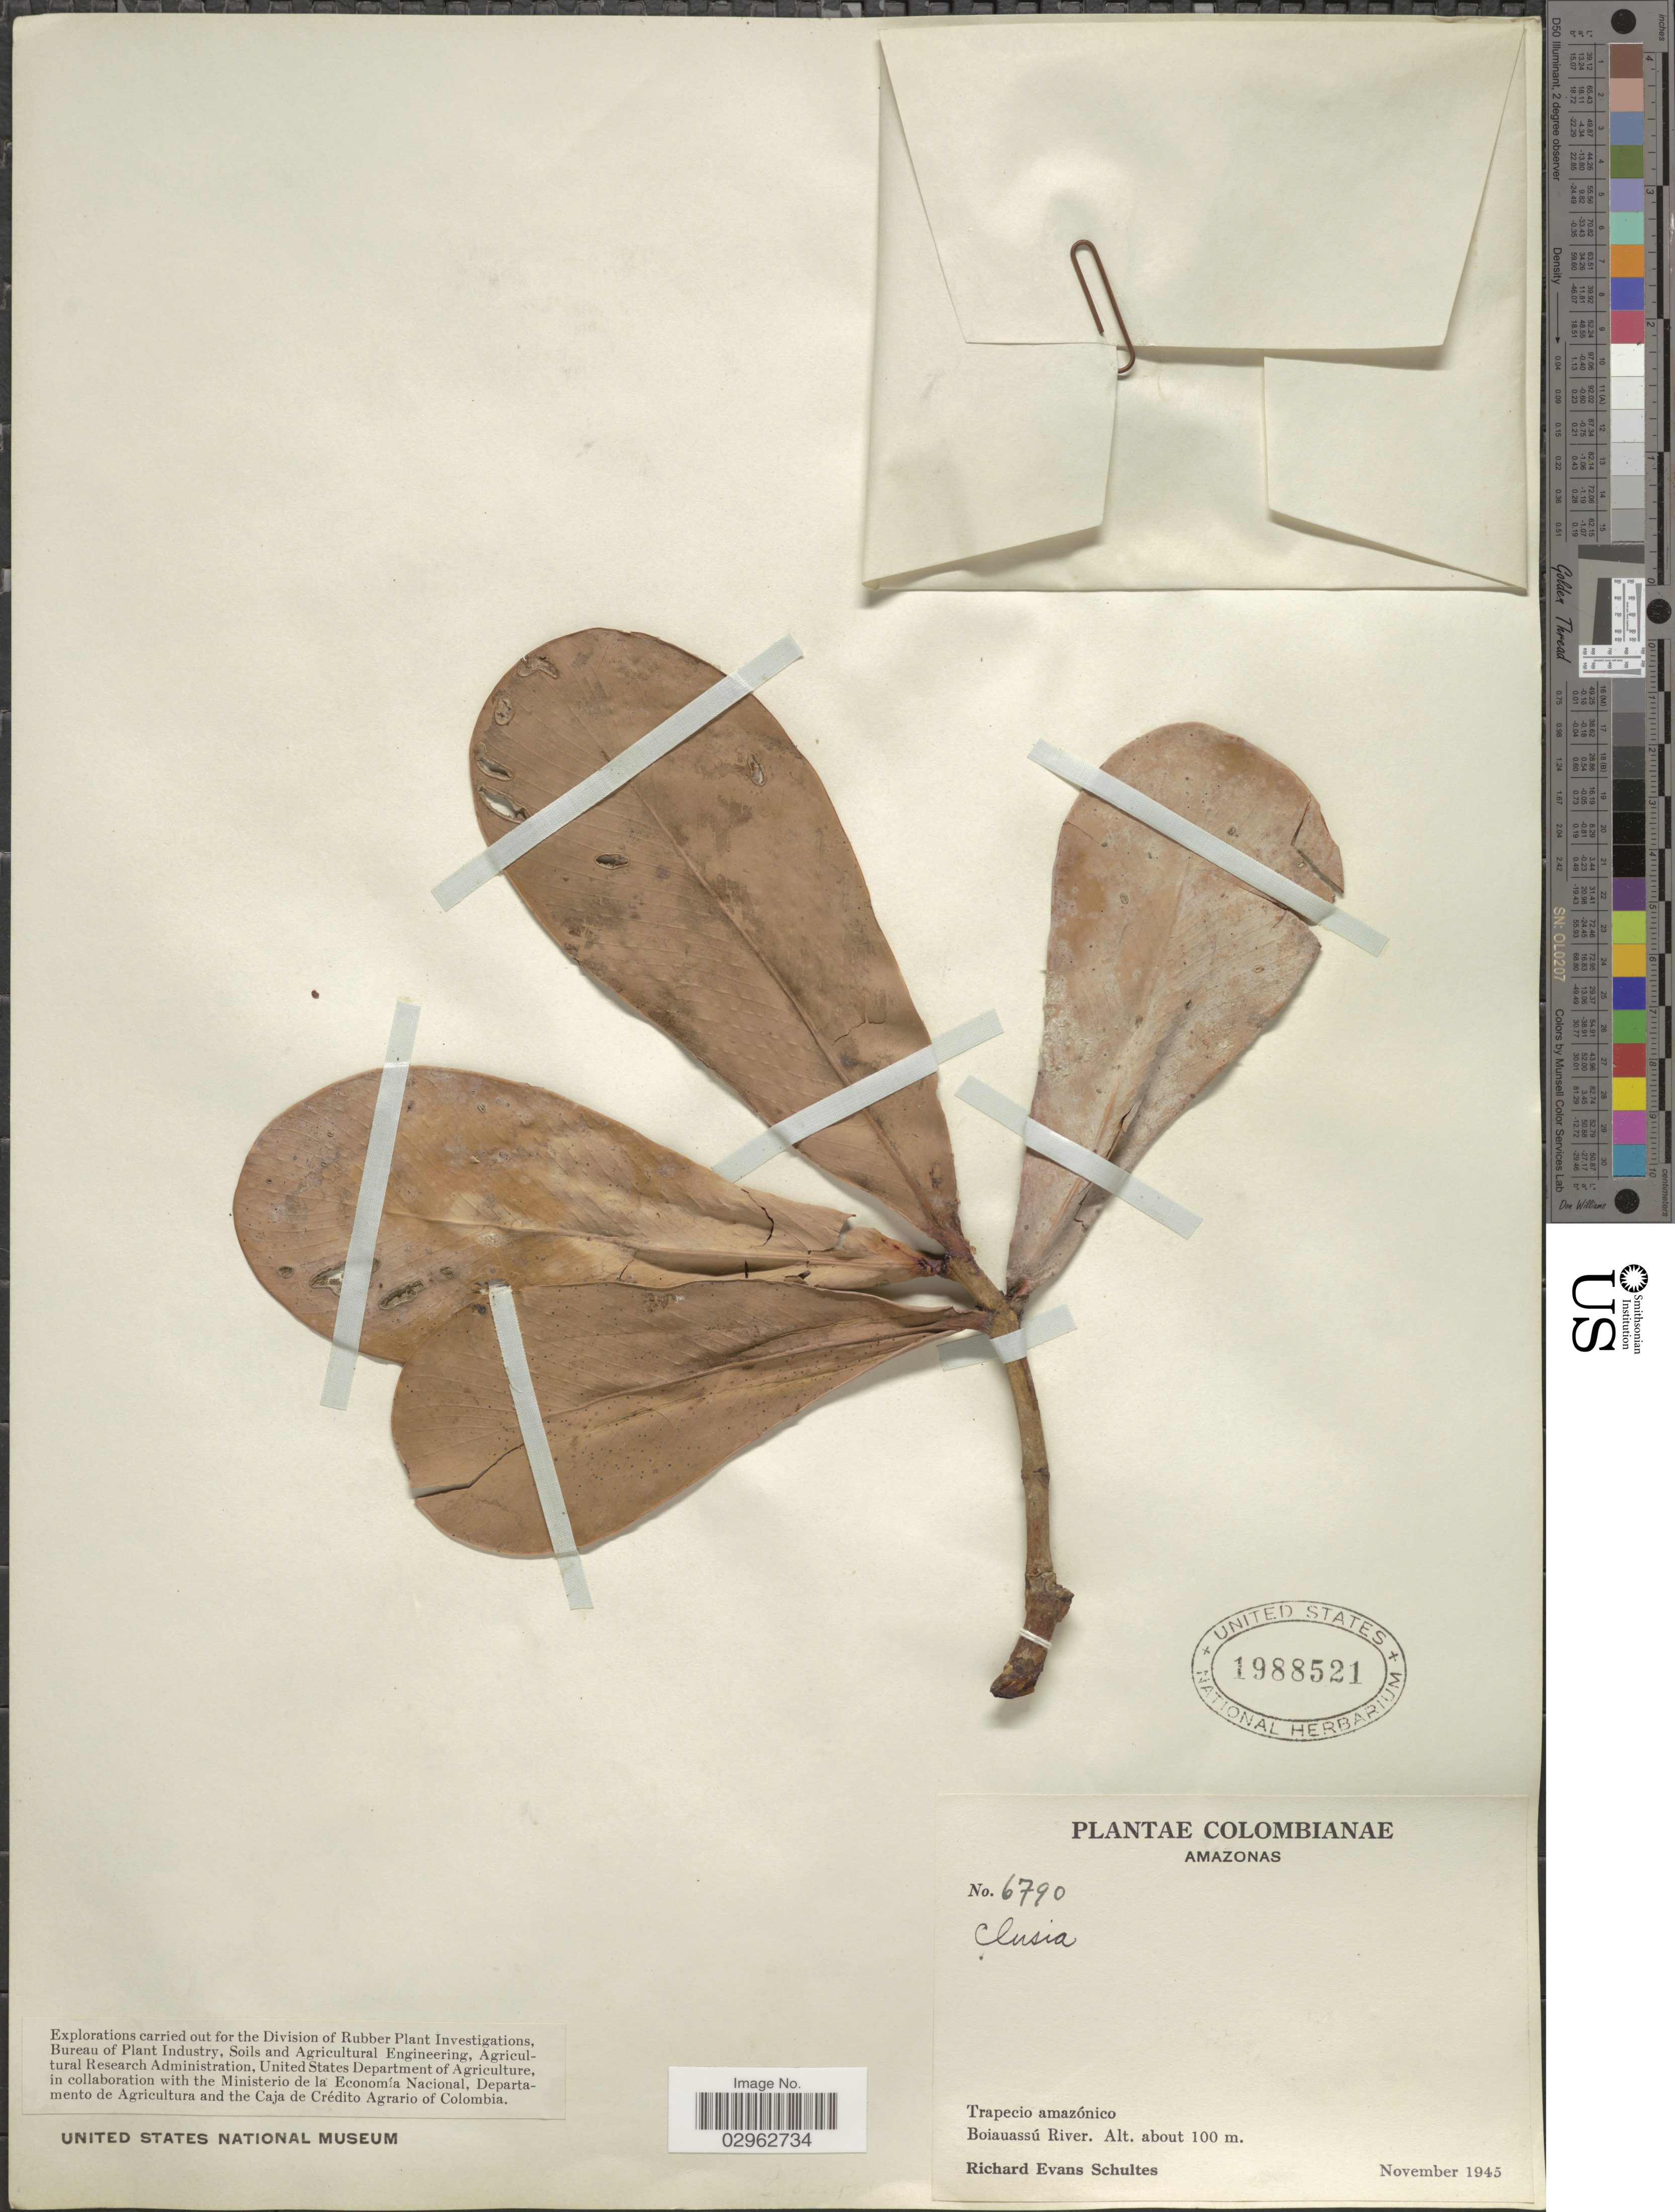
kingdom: Plantae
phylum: Tracheophyta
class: Magnoliopsida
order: Malpighiales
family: Clusiaceae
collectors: R. E. Schultes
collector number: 6790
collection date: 1945-11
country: Colombia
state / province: Amazônas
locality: Trapecio amazónico, Boiauassú River.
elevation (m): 100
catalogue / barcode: US 1988521